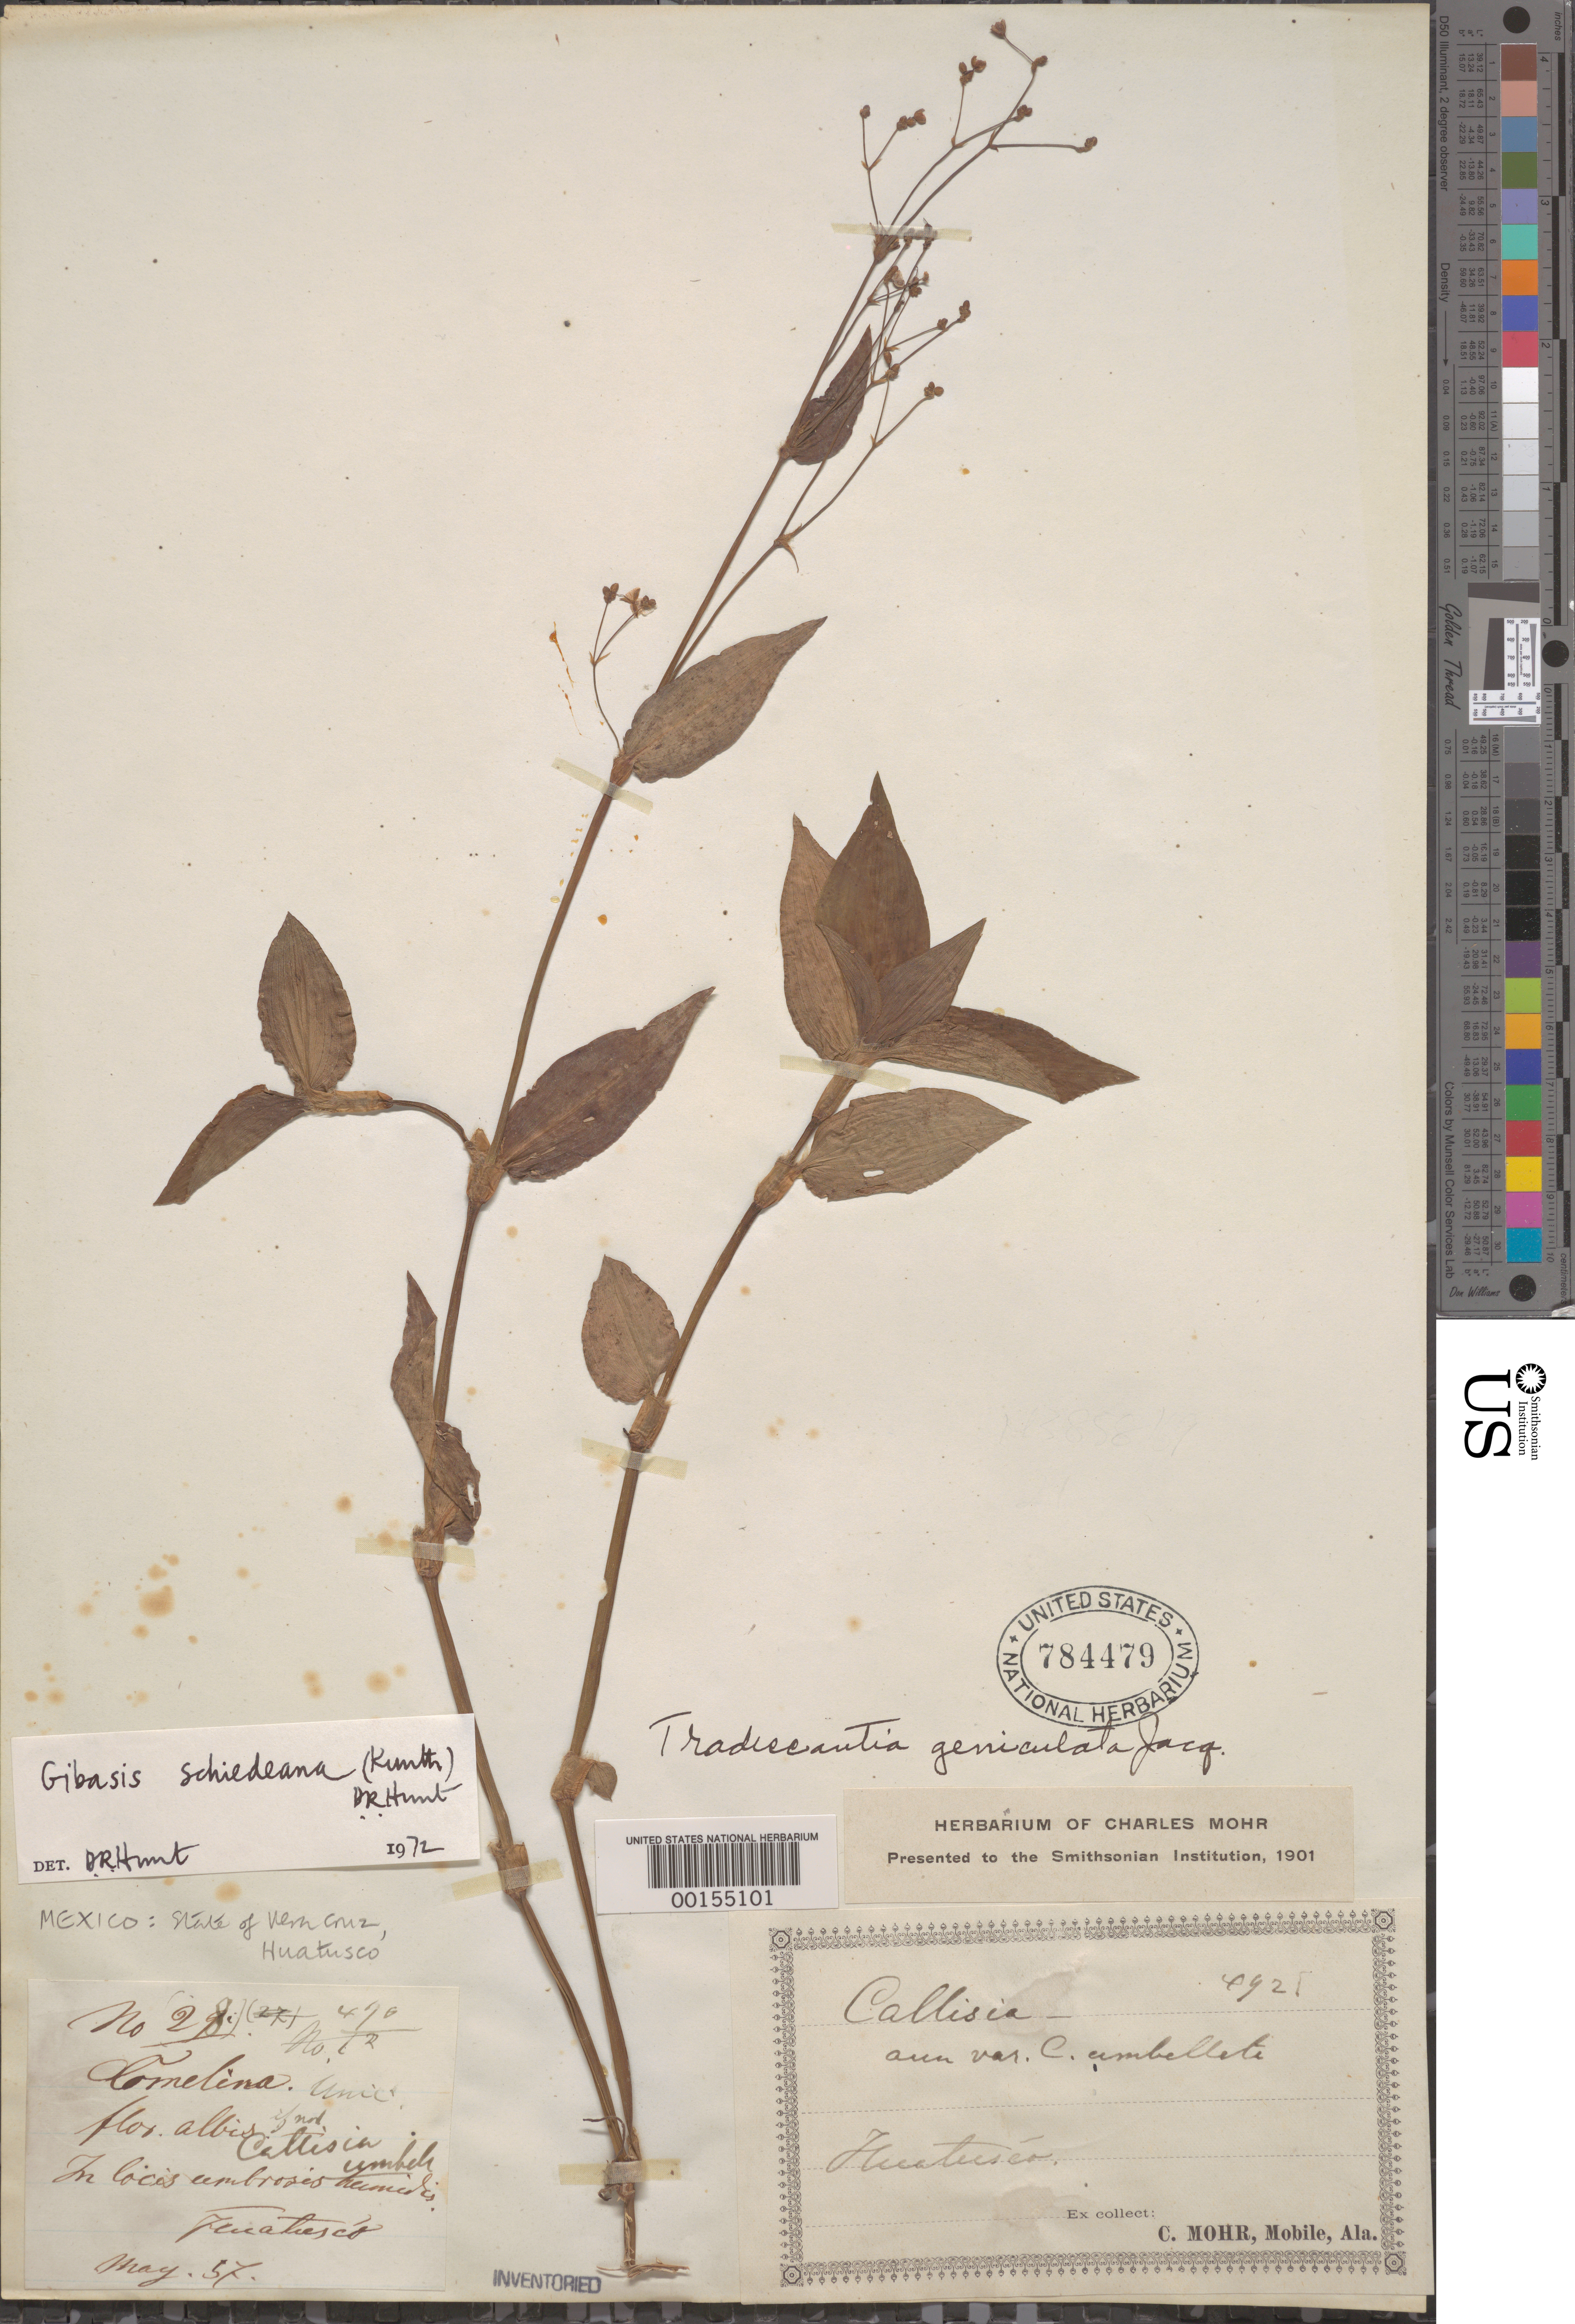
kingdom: Plantae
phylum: Tracheophyta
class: Liliopsida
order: Commelinales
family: Commelinaceae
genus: Gibasis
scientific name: Gibasis pellucida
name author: (M. Martens & Galeotti) D.R. Hunt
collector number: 28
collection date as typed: May 1857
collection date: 1857-05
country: Mexico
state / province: Veracruz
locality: Huatusco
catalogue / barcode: US 784479